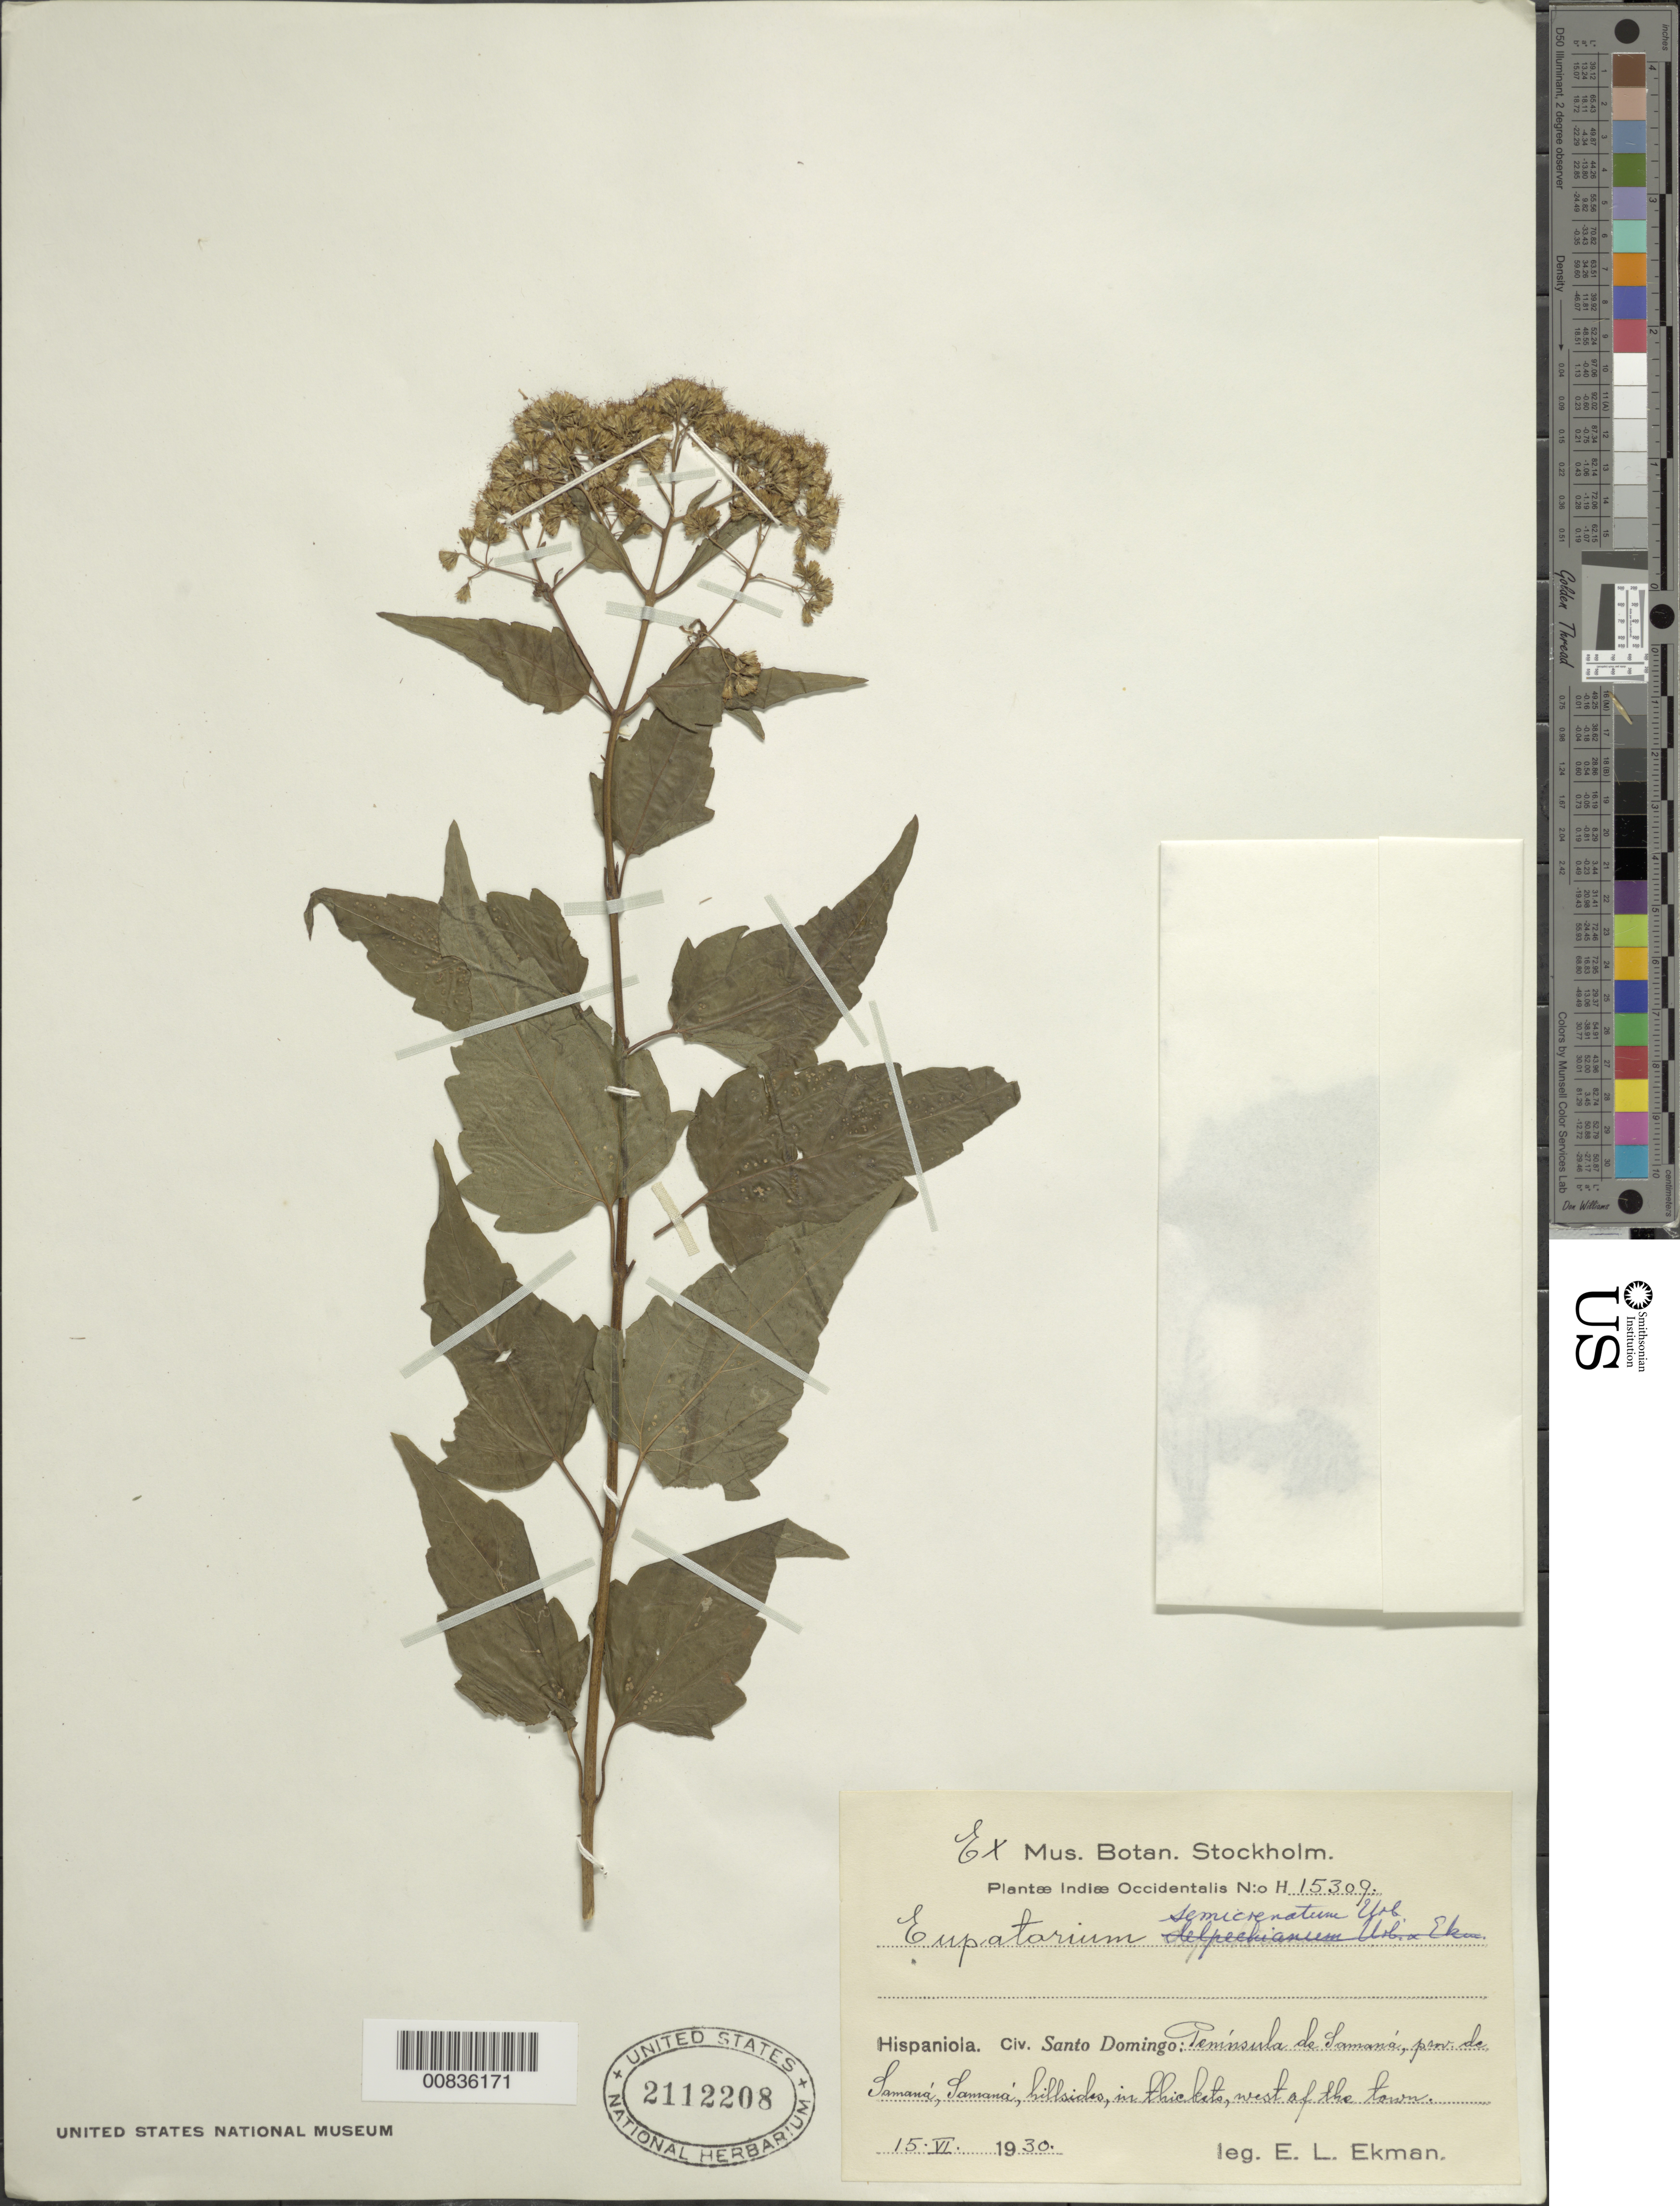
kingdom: Plantae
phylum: Tracheophyta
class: Magnoliopsida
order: Asterales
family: Asteraceae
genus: Koanophyllon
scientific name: Koanophyllon semicrenatum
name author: (Urb.) R.M. King & H. Rob.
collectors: E. L. Ekman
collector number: H 15309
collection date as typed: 15 Jun 1930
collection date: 1930-06-15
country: Dominican Republic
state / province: Samana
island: Hispaniola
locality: Península de Samaná, Samaná, W of town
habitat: In thickets on hillsides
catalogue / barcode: US 2112208